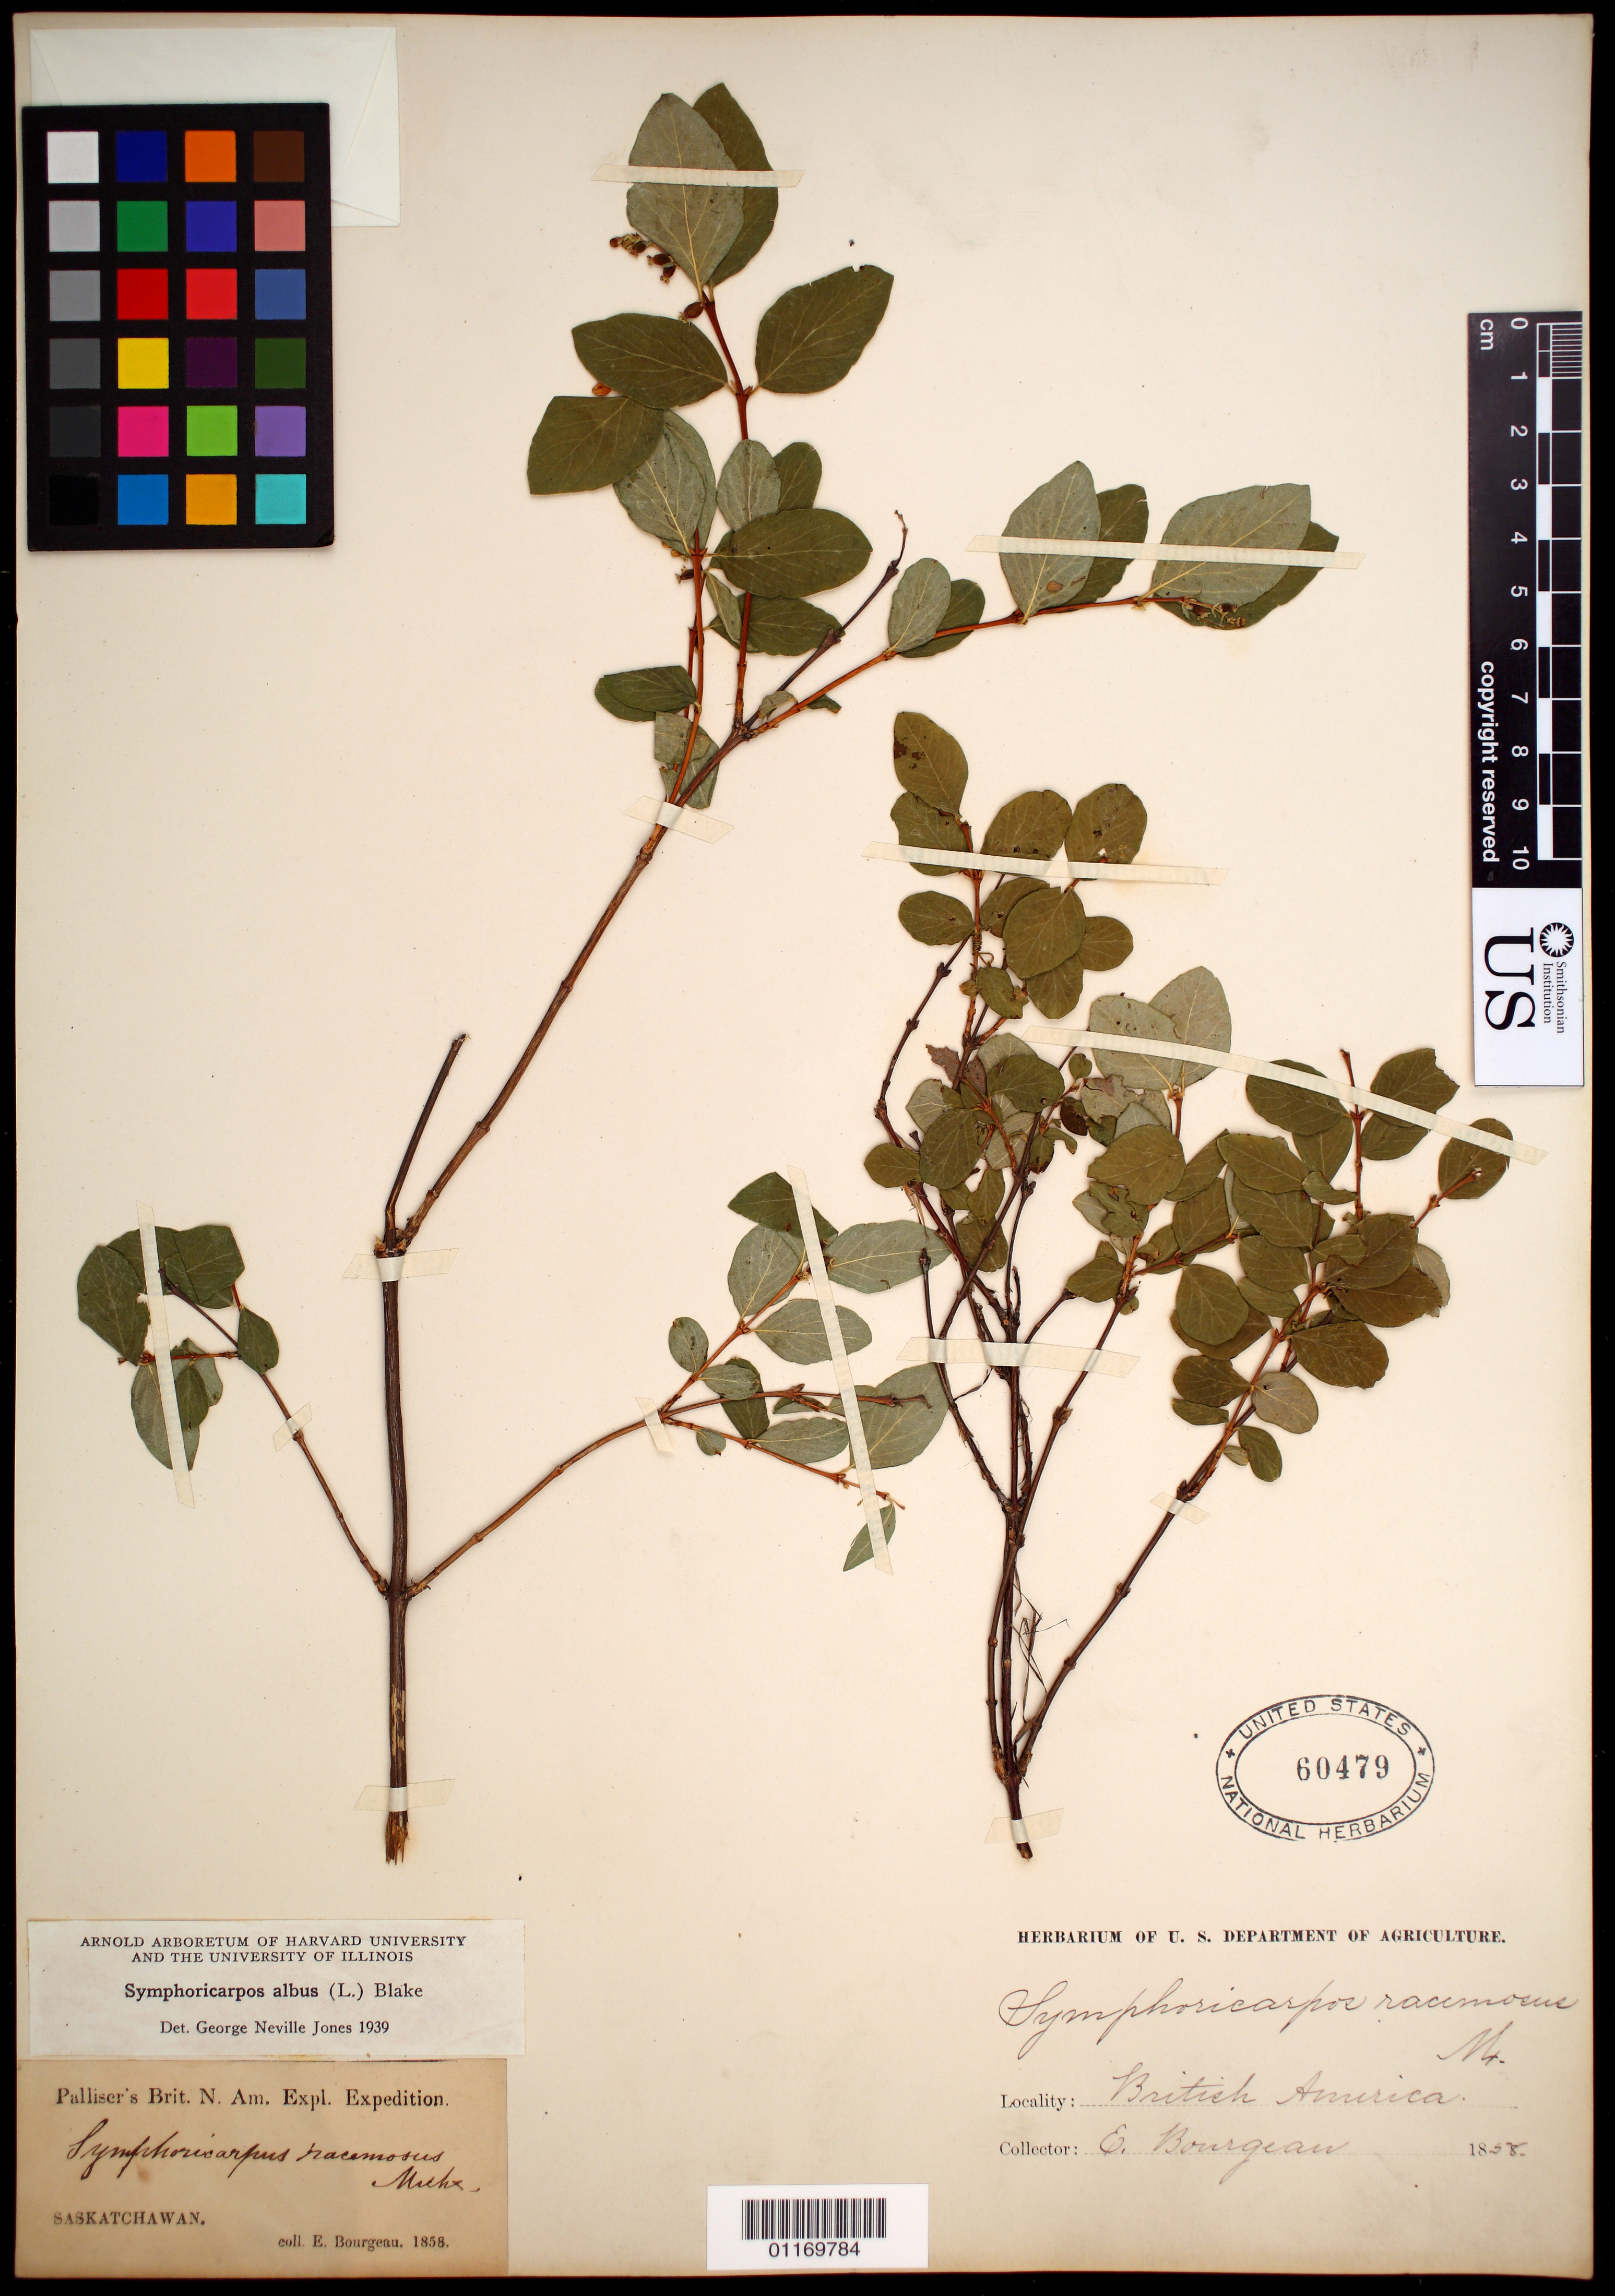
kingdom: Plantae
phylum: Tracheophyta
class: Magnoliopsida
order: Dipsacales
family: Caprifoliaceae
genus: Symphoricarpos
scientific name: Symphoricarpos albus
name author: (L.) S.F. Blake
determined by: Jones, G. N.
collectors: E. Bourgeau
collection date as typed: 1858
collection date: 1858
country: Canada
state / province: Saskatchewan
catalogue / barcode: US 60479